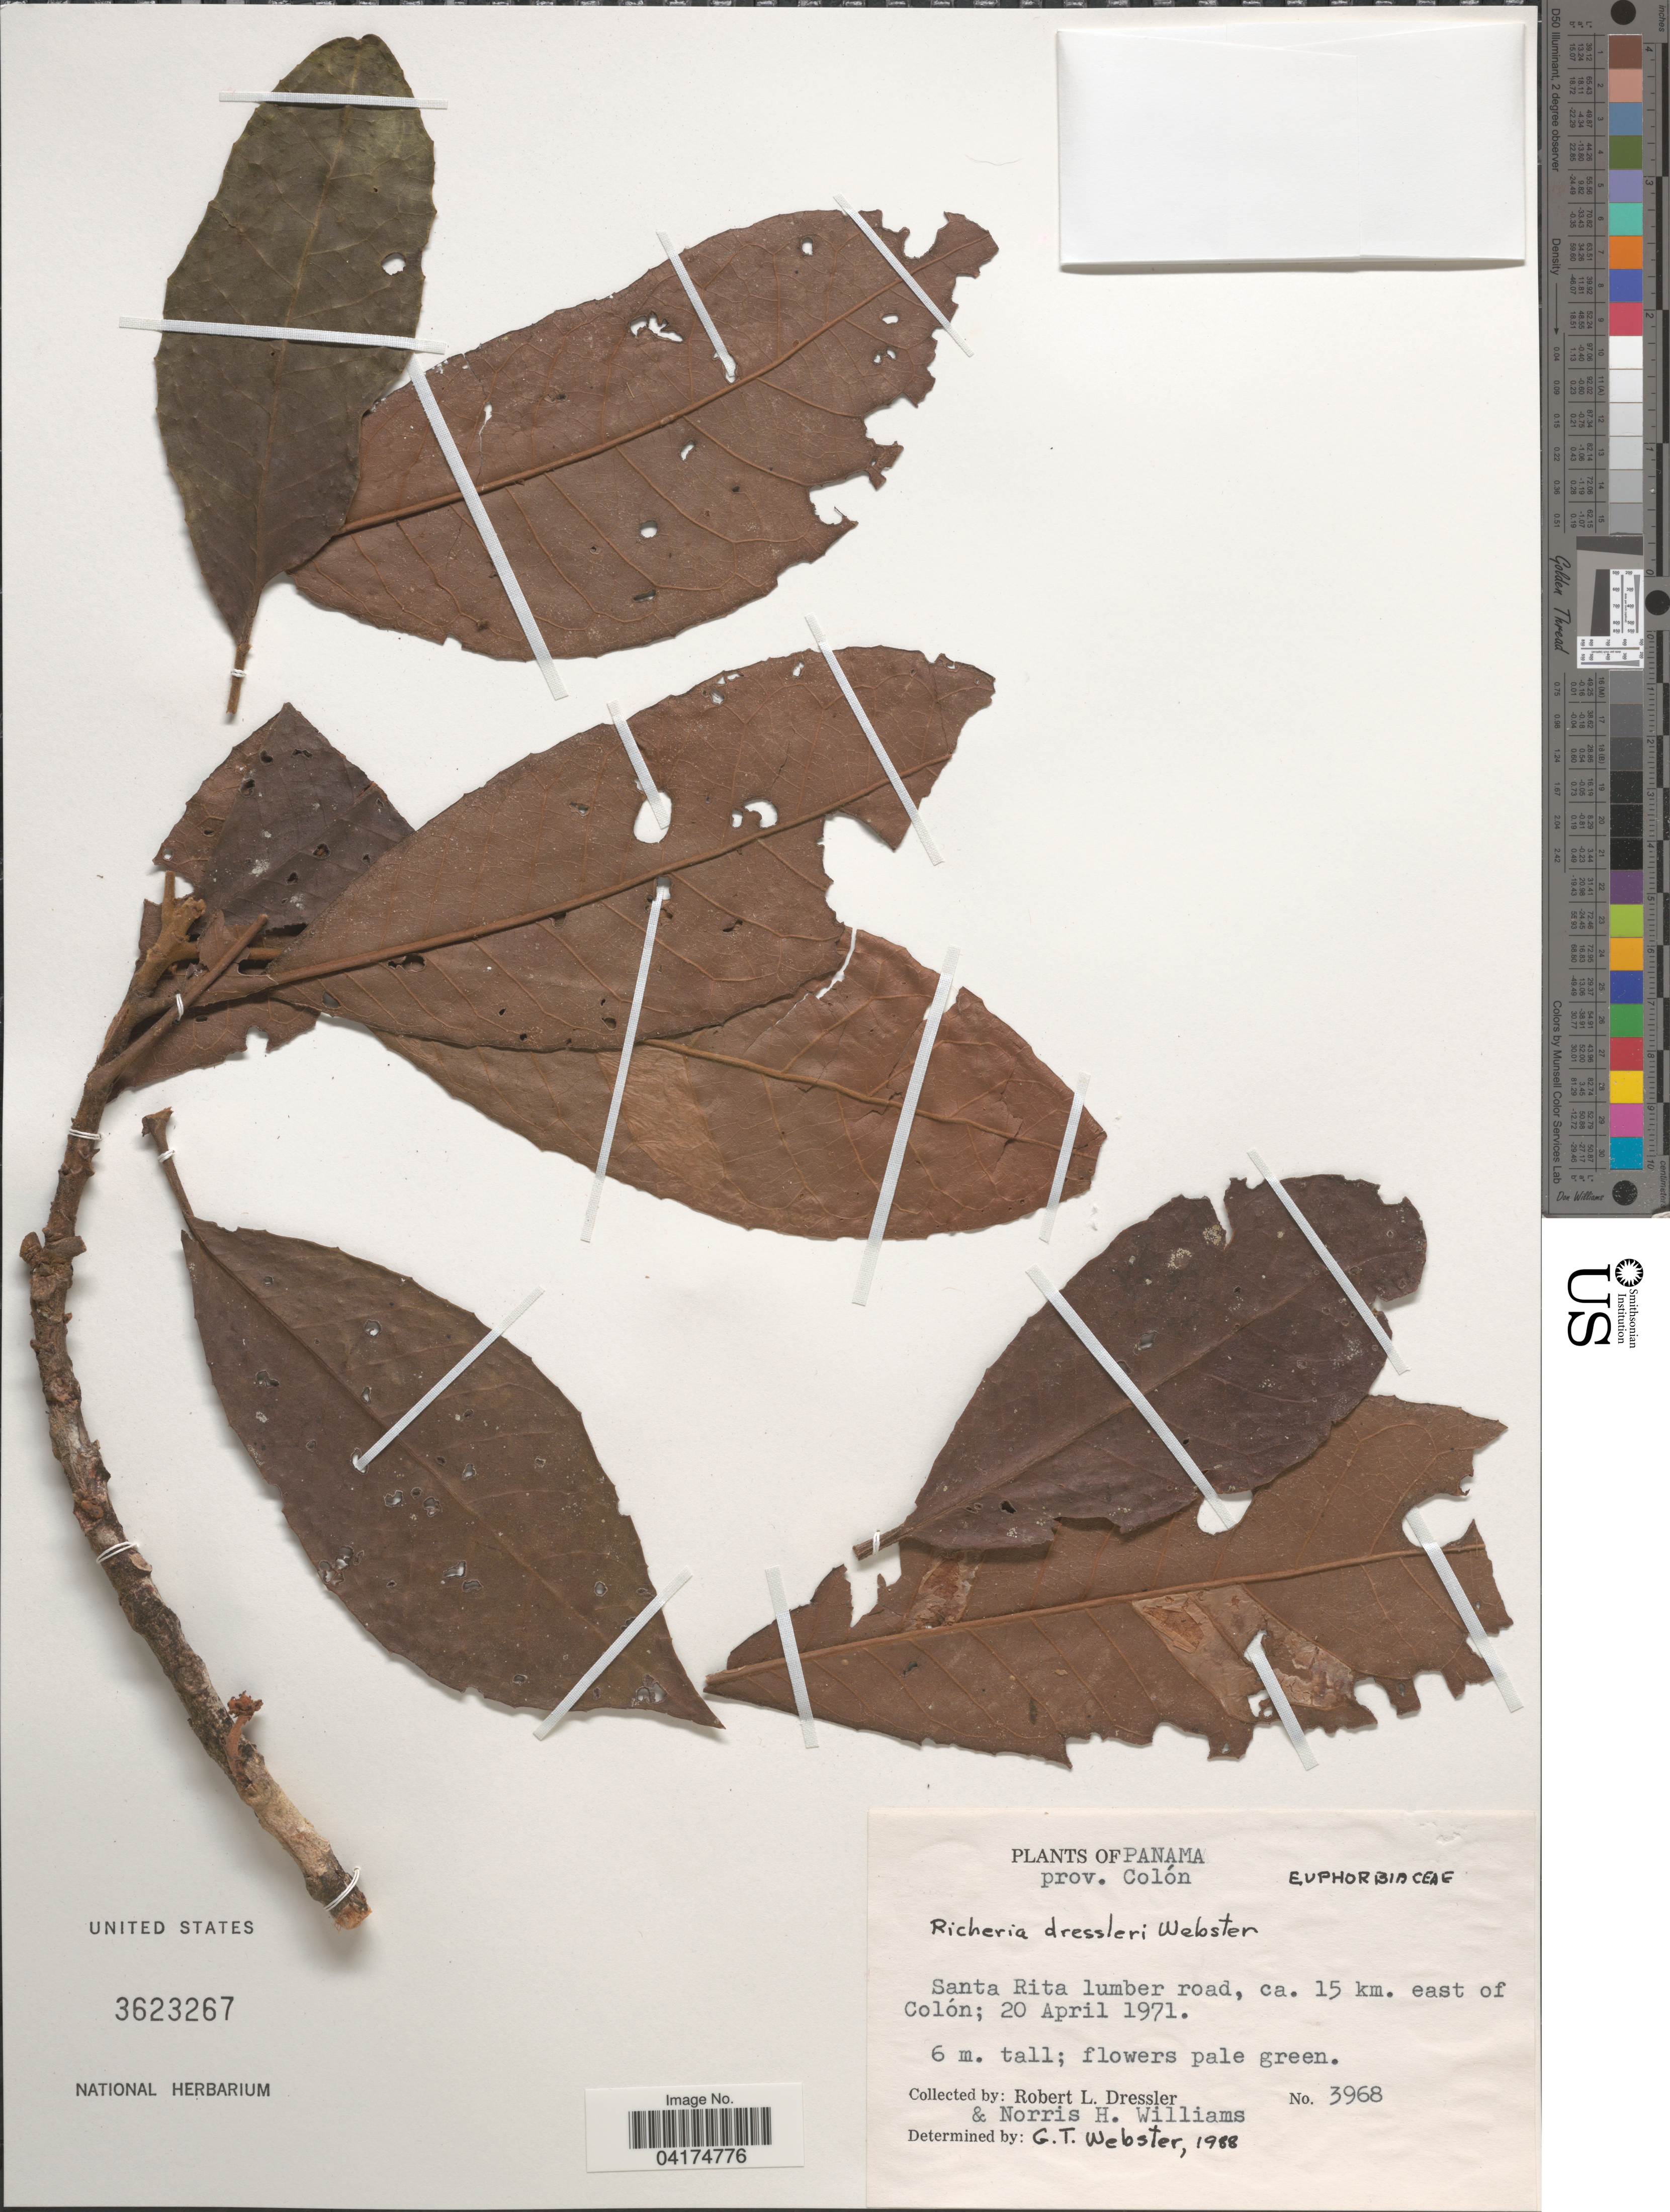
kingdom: Plantae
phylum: Tracheophyta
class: Magnoliopsida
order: Malpighiales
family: Phyllanthaceae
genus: Richeria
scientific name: Richeria dressleri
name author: G.L. Webster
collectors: R. Dressler & N. H. Williams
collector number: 3968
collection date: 1971-04-20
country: Panama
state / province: Colón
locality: Santa Rita lumber road, ca. 15 km. east of Colón.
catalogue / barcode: US 3623267